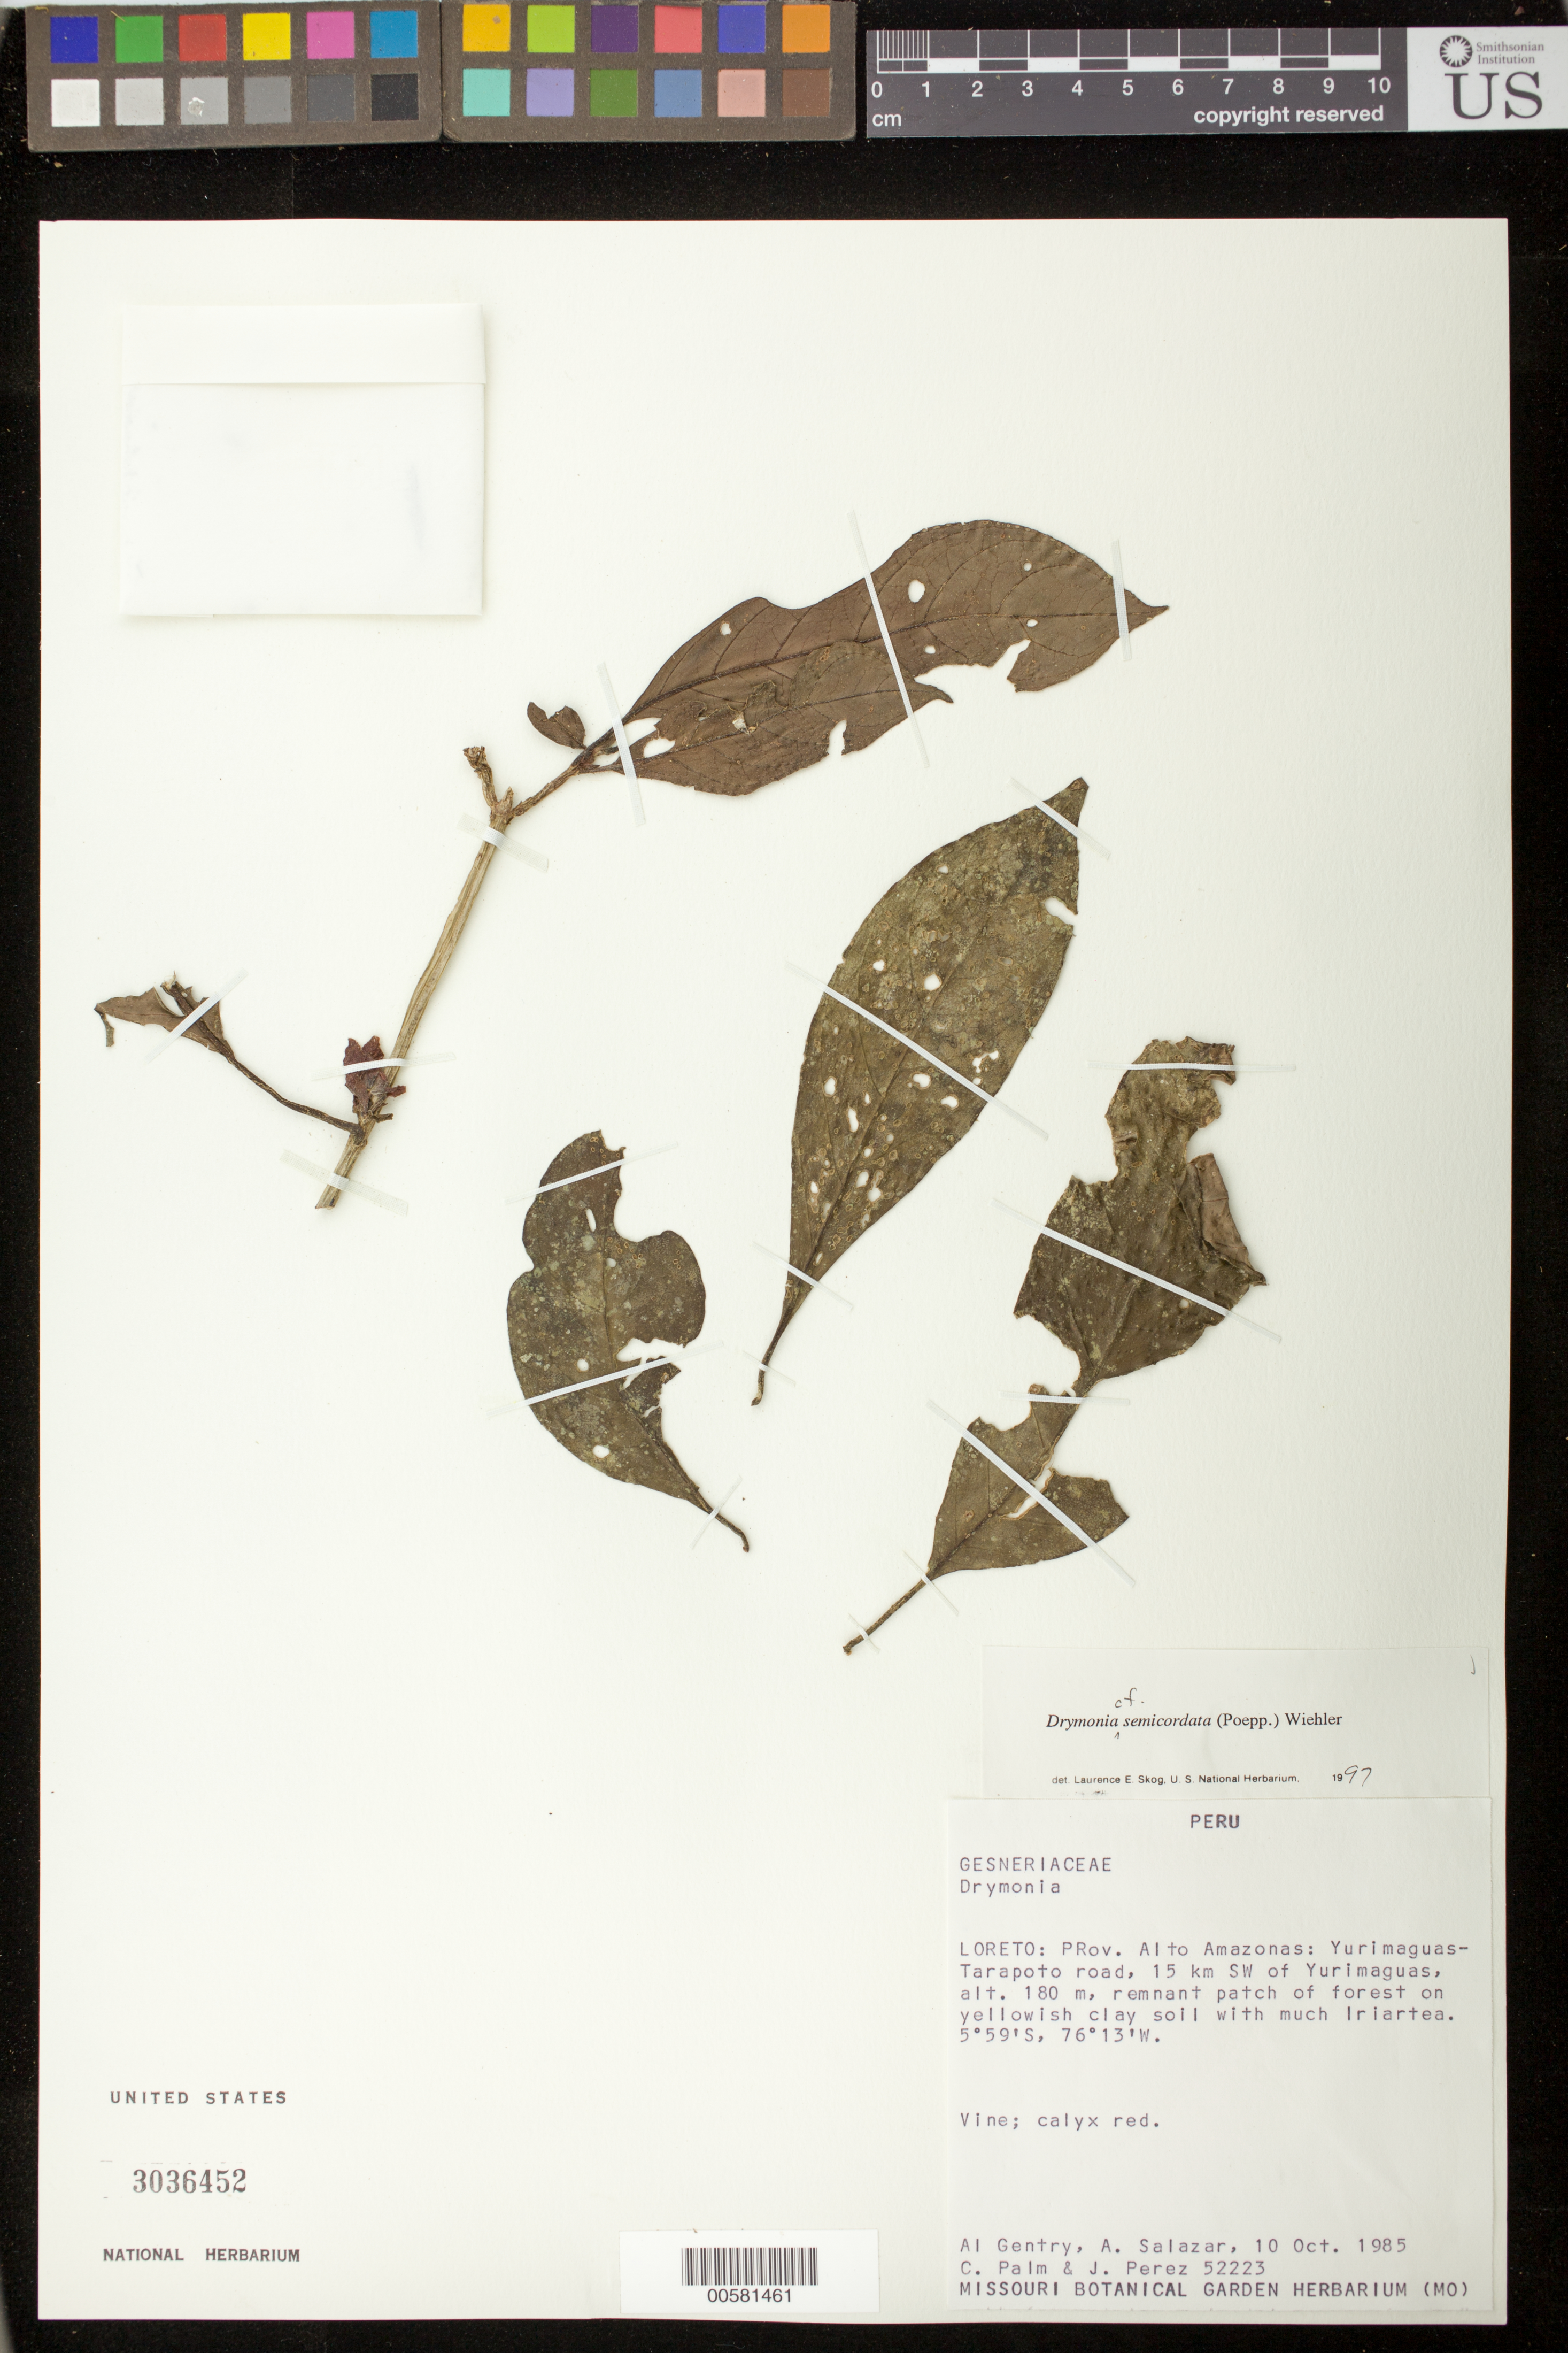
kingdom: Plantae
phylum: Tracheophyta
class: Magnoliopsida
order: Lamiales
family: Gesneriaceae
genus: Drymonia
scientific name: Drymonia semicordata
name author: (Poepp.) Wiehler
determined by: Skog, Laurence E.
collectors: A. H. Gentry, A. Salazar, C. Palm & J. Perez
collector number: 52223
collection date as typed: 10 Oct 1985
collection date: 1985-10-10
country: Peru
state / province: Loreto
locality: Prov. Alto Amazonas; Yurimaguas - Tarapoto road, 15 km SE of Yurimaguas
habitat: Remnant patch of forest on yellowish clay soil with much Iriartea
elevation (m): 180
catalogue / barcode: US 3036452